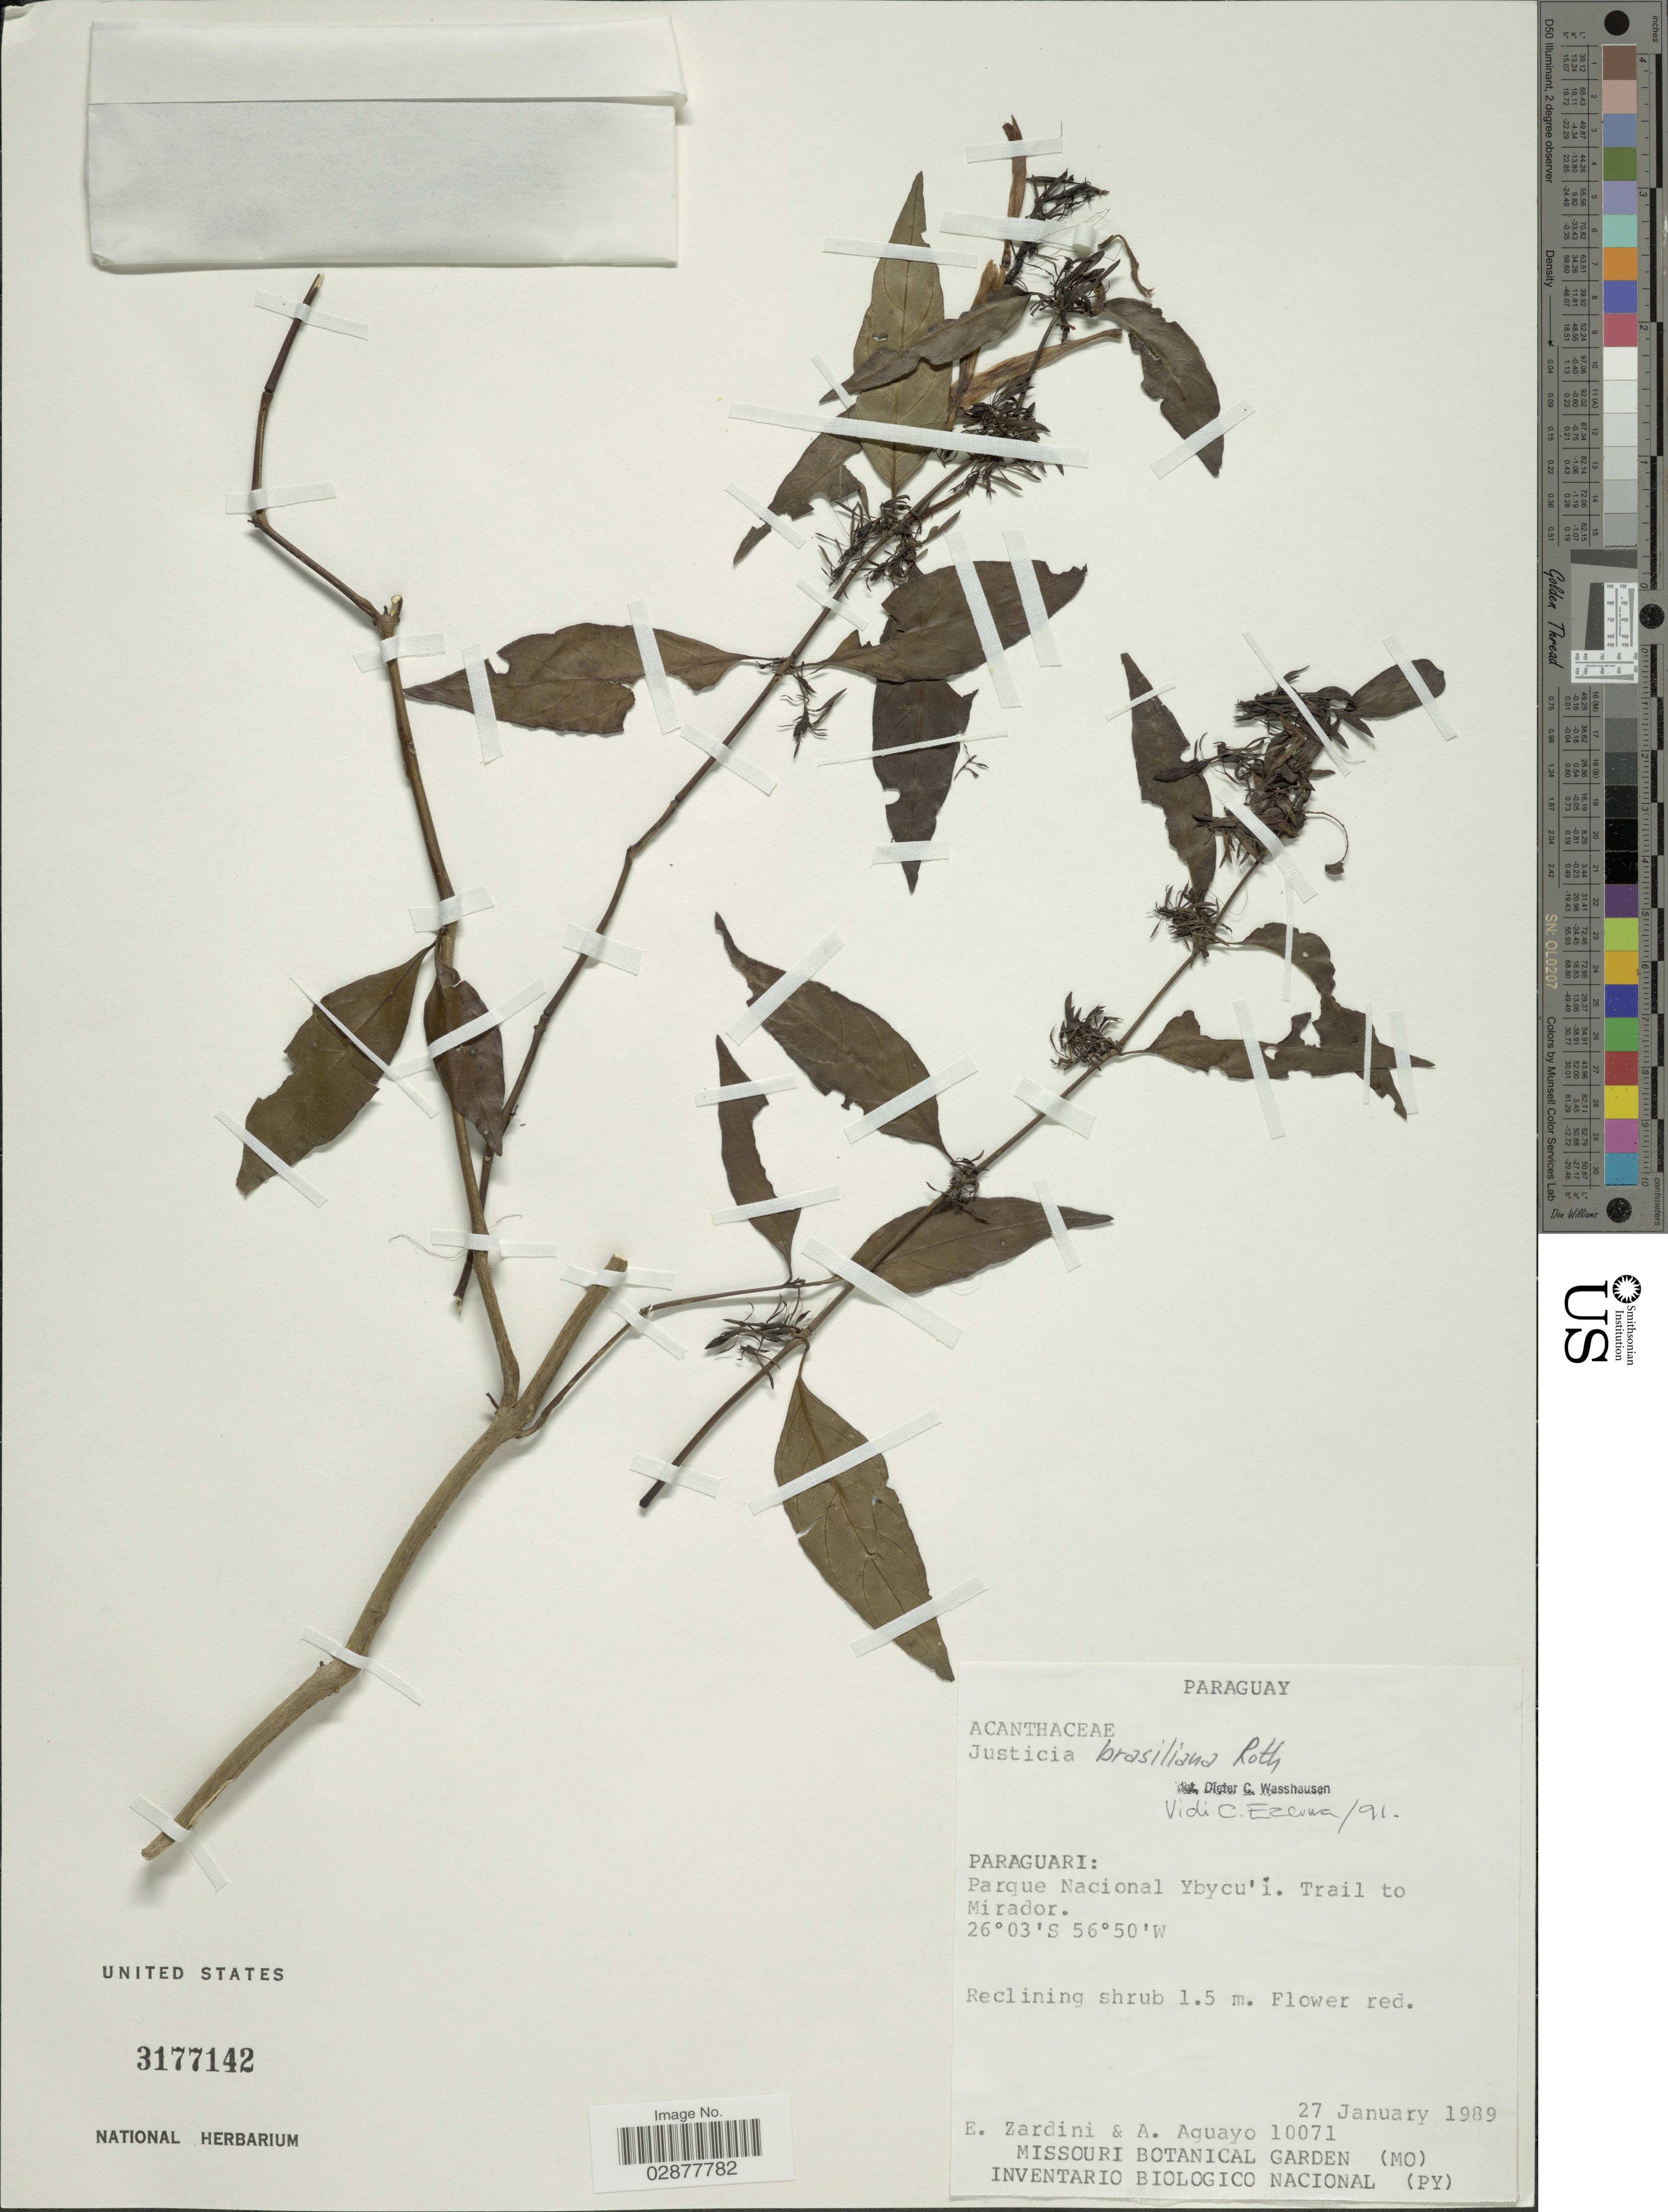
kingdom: Plantae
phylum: Tracheophyta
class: Magnoliopsida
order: Lamiales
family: Acanthaceae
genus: Justicia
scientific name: Justicia brasiliana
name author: Roth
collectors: E. Zardini & A. Aguayo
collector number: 10071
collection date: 1989-01-27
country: Paraguay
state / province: Paraguari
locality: Parque Nacional Ybycu'i. Trail to Mirador.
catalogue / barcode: US 3177142